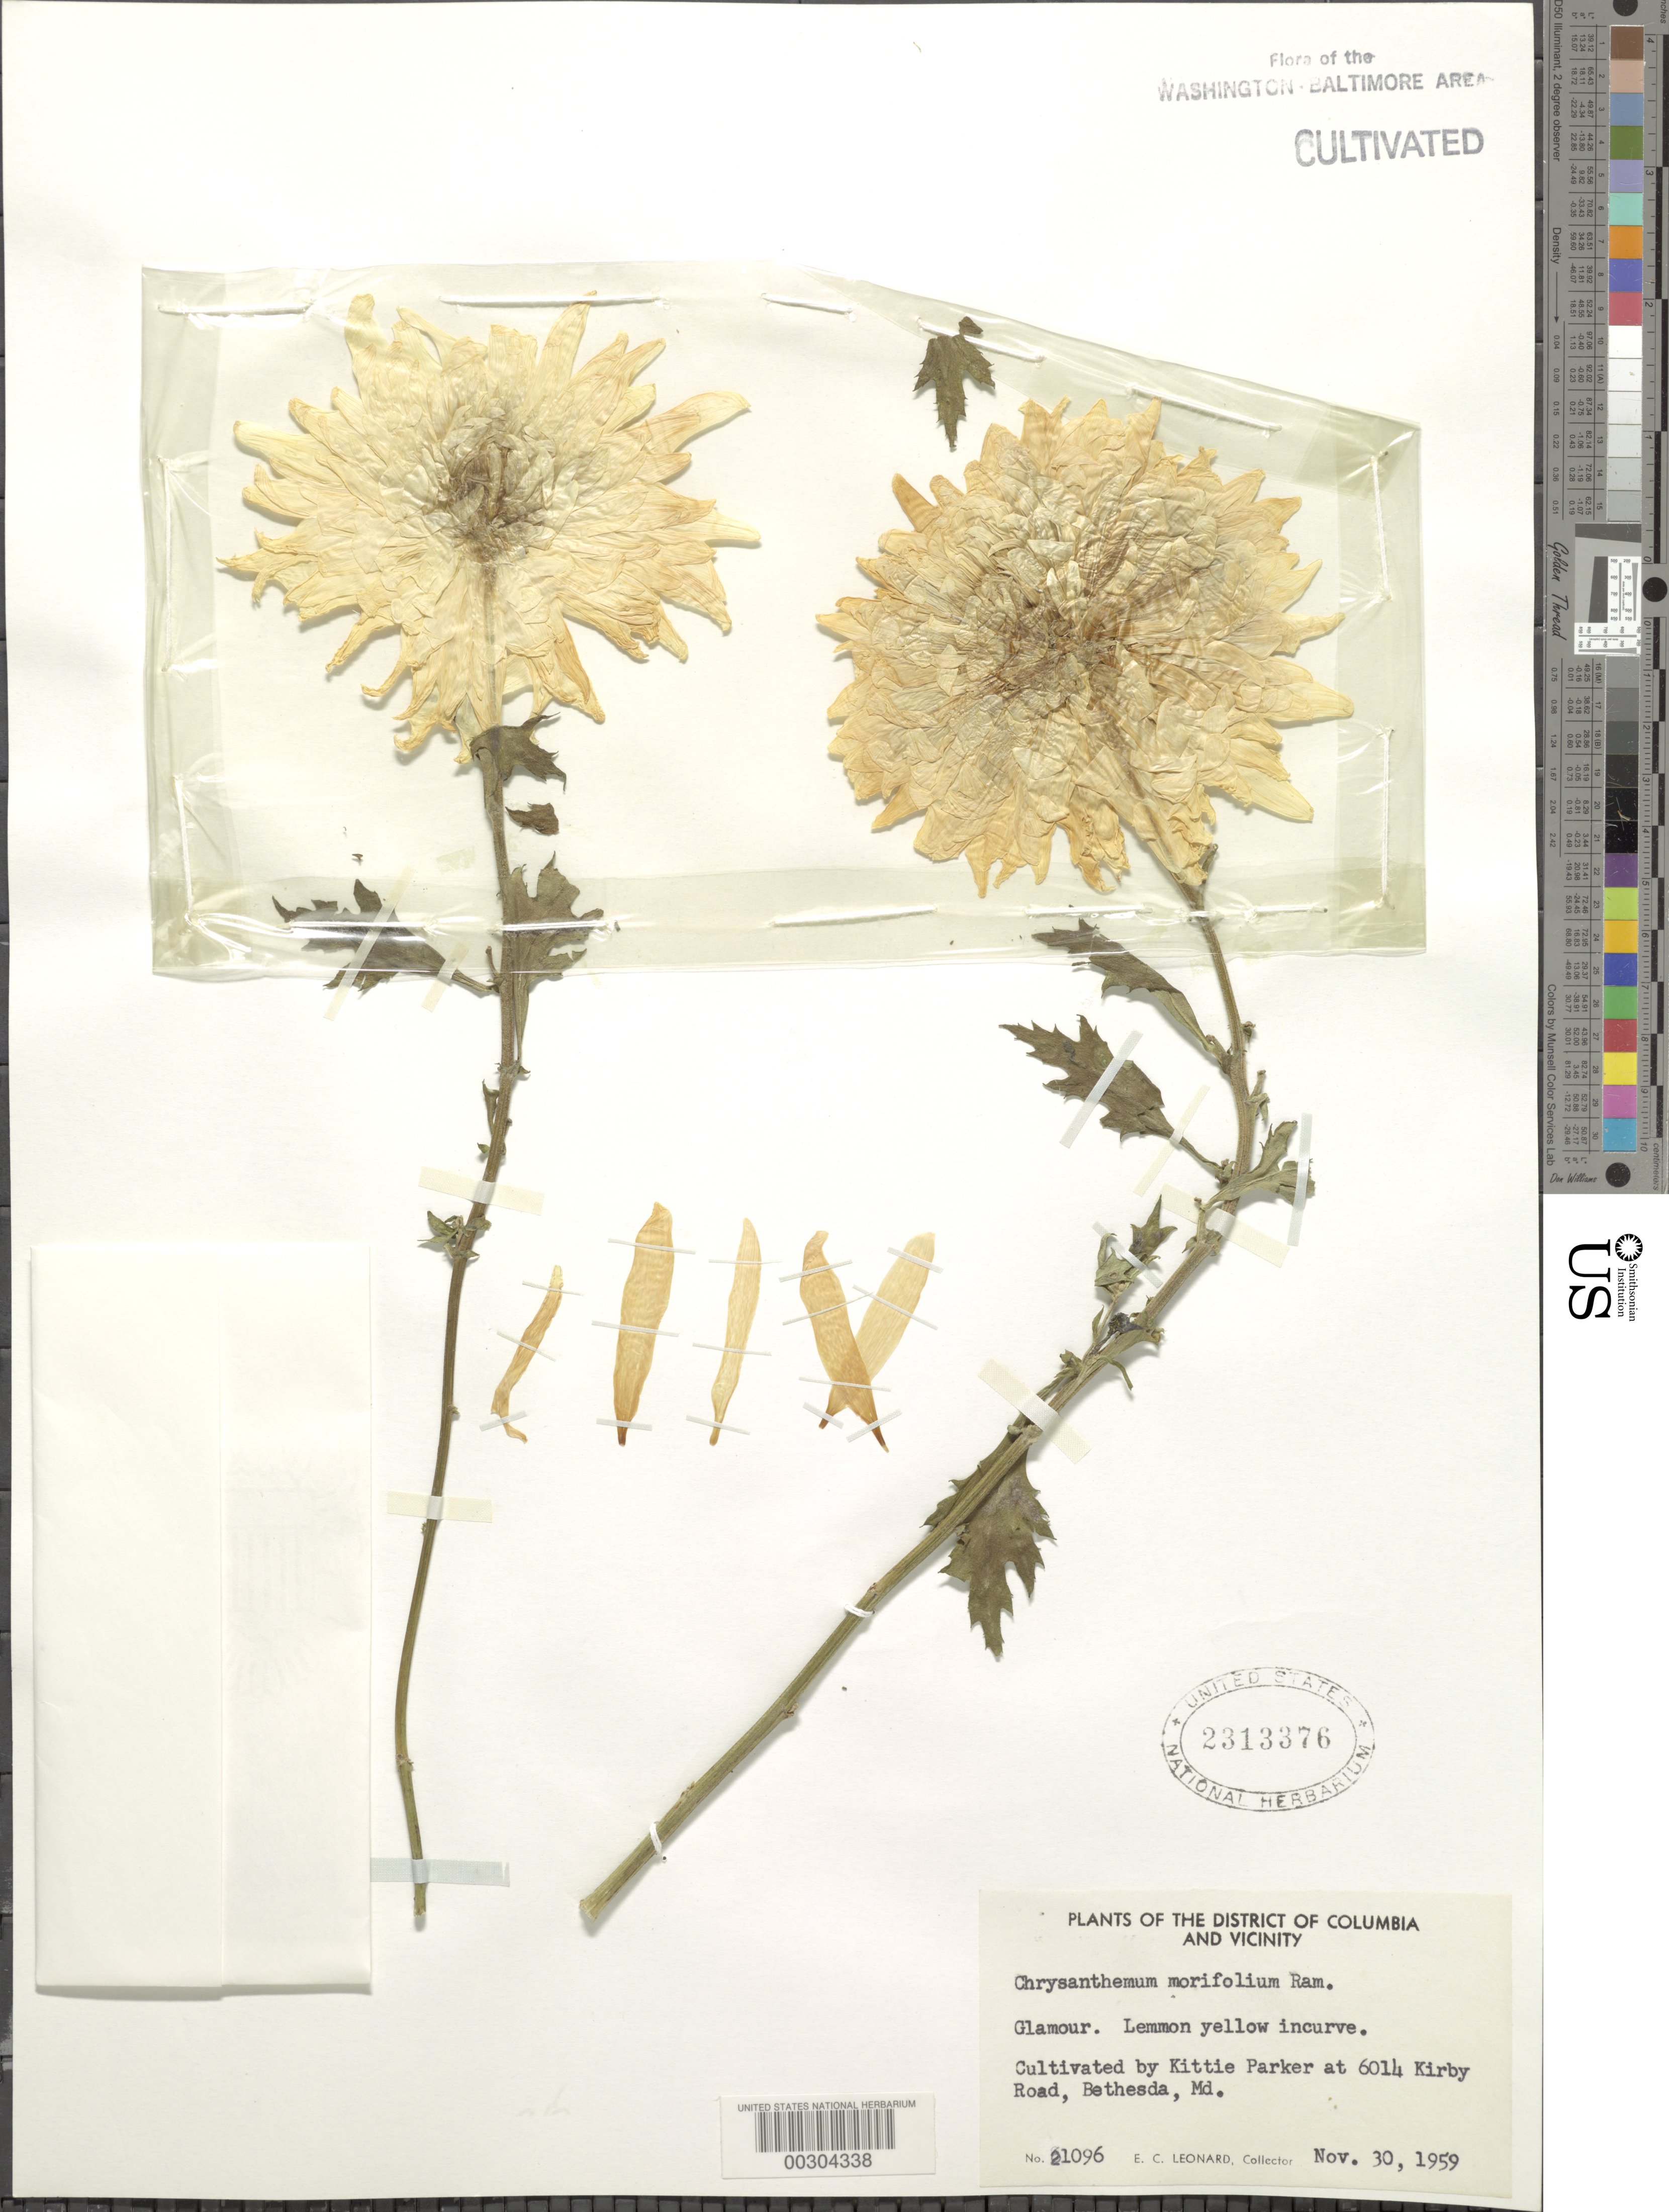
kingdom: Plantae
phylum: Tracheophyta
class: Magnoliopsida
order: Asterales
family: Asteraceae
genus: Chrysanthemum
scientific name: Chrysanthemum morifolium 'Glamour'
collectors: E. C. Leonard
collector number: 21096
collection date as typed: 30 Nov 1959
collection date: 1959-11-30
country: United States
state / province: Maryland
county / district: Montgomery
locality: Bethesda, 6014 Kirby Rd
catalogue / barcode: US 2313376